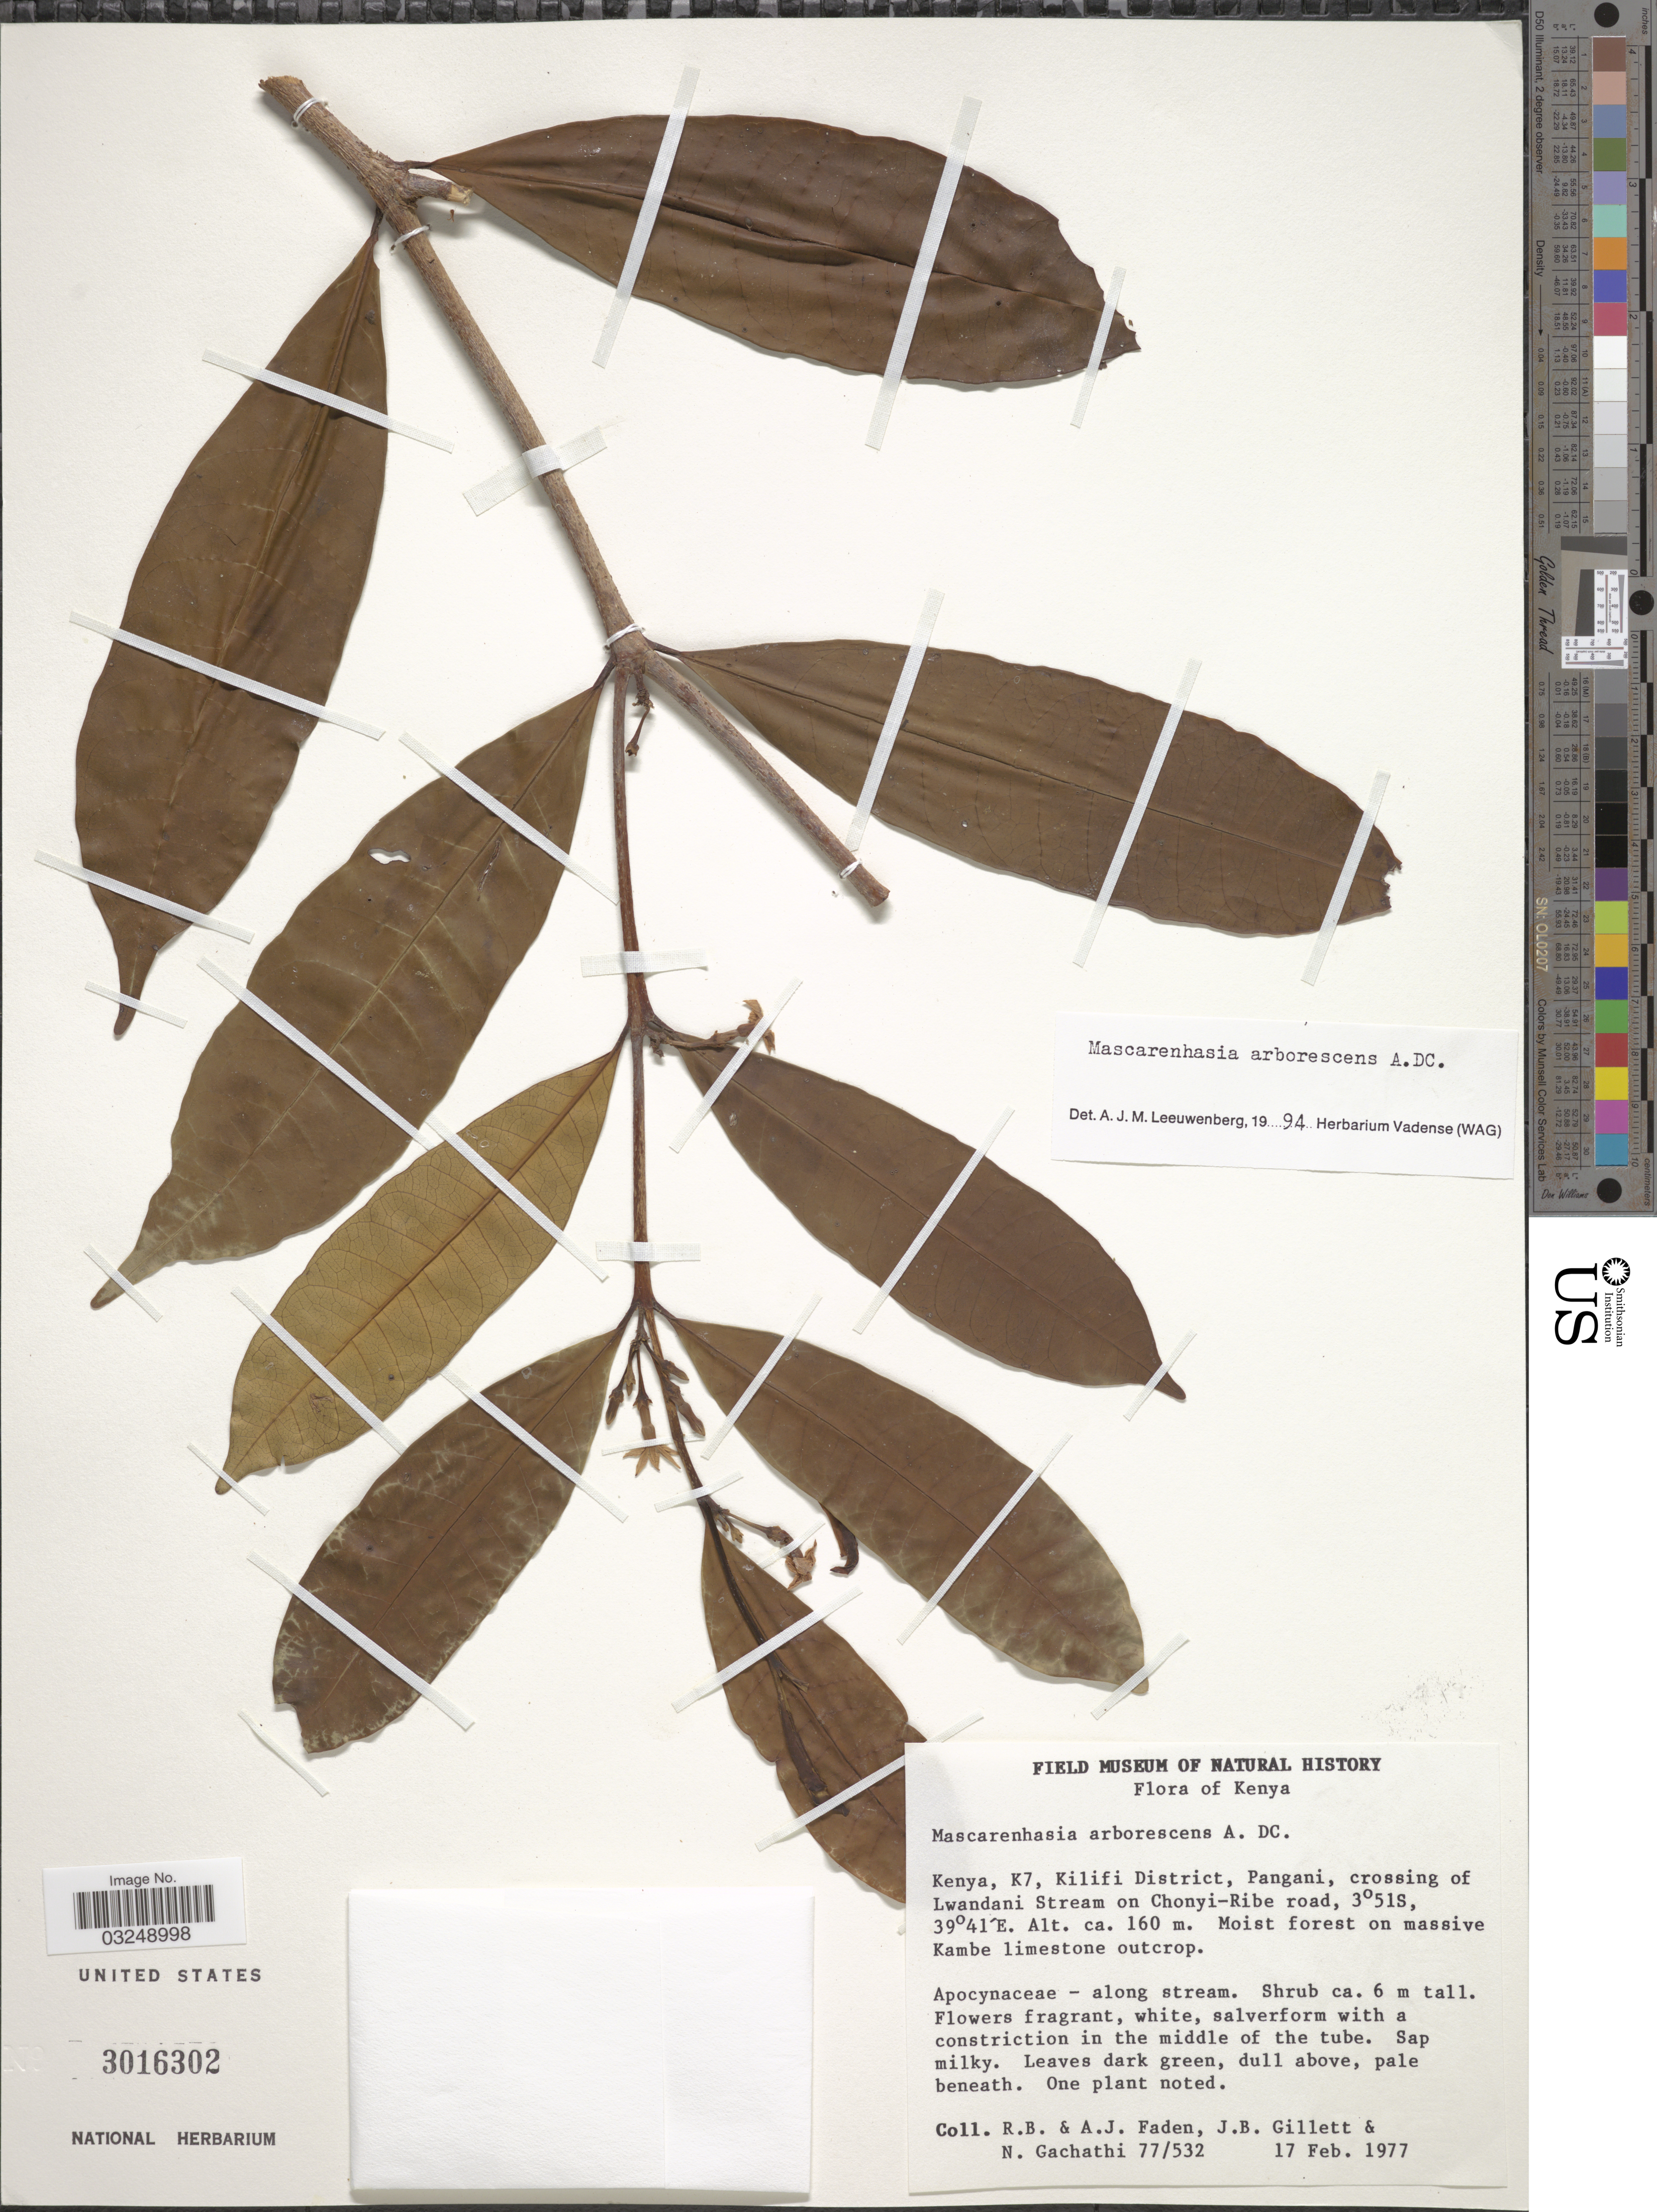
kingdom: Plantae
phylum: Tracheophyta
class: Magnoliopsida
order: Gentianales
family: Apocynaceae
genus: Mascarenhasia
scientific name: Mascarenhasia arborescens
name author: A. DC.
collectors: R. B. Faden, A. J. Faden, J. B. Gillett & N. Gachathi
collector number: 77/532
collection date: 1977-02-17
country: Kenya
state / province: Kilifi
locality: K7, Kilifi District, Pangani, crossing of Lwandani Stream on Chonyi-Ribe road. Moist forest on massive Kambe limestone outcrop.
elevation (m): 160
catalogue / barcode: US 3016302